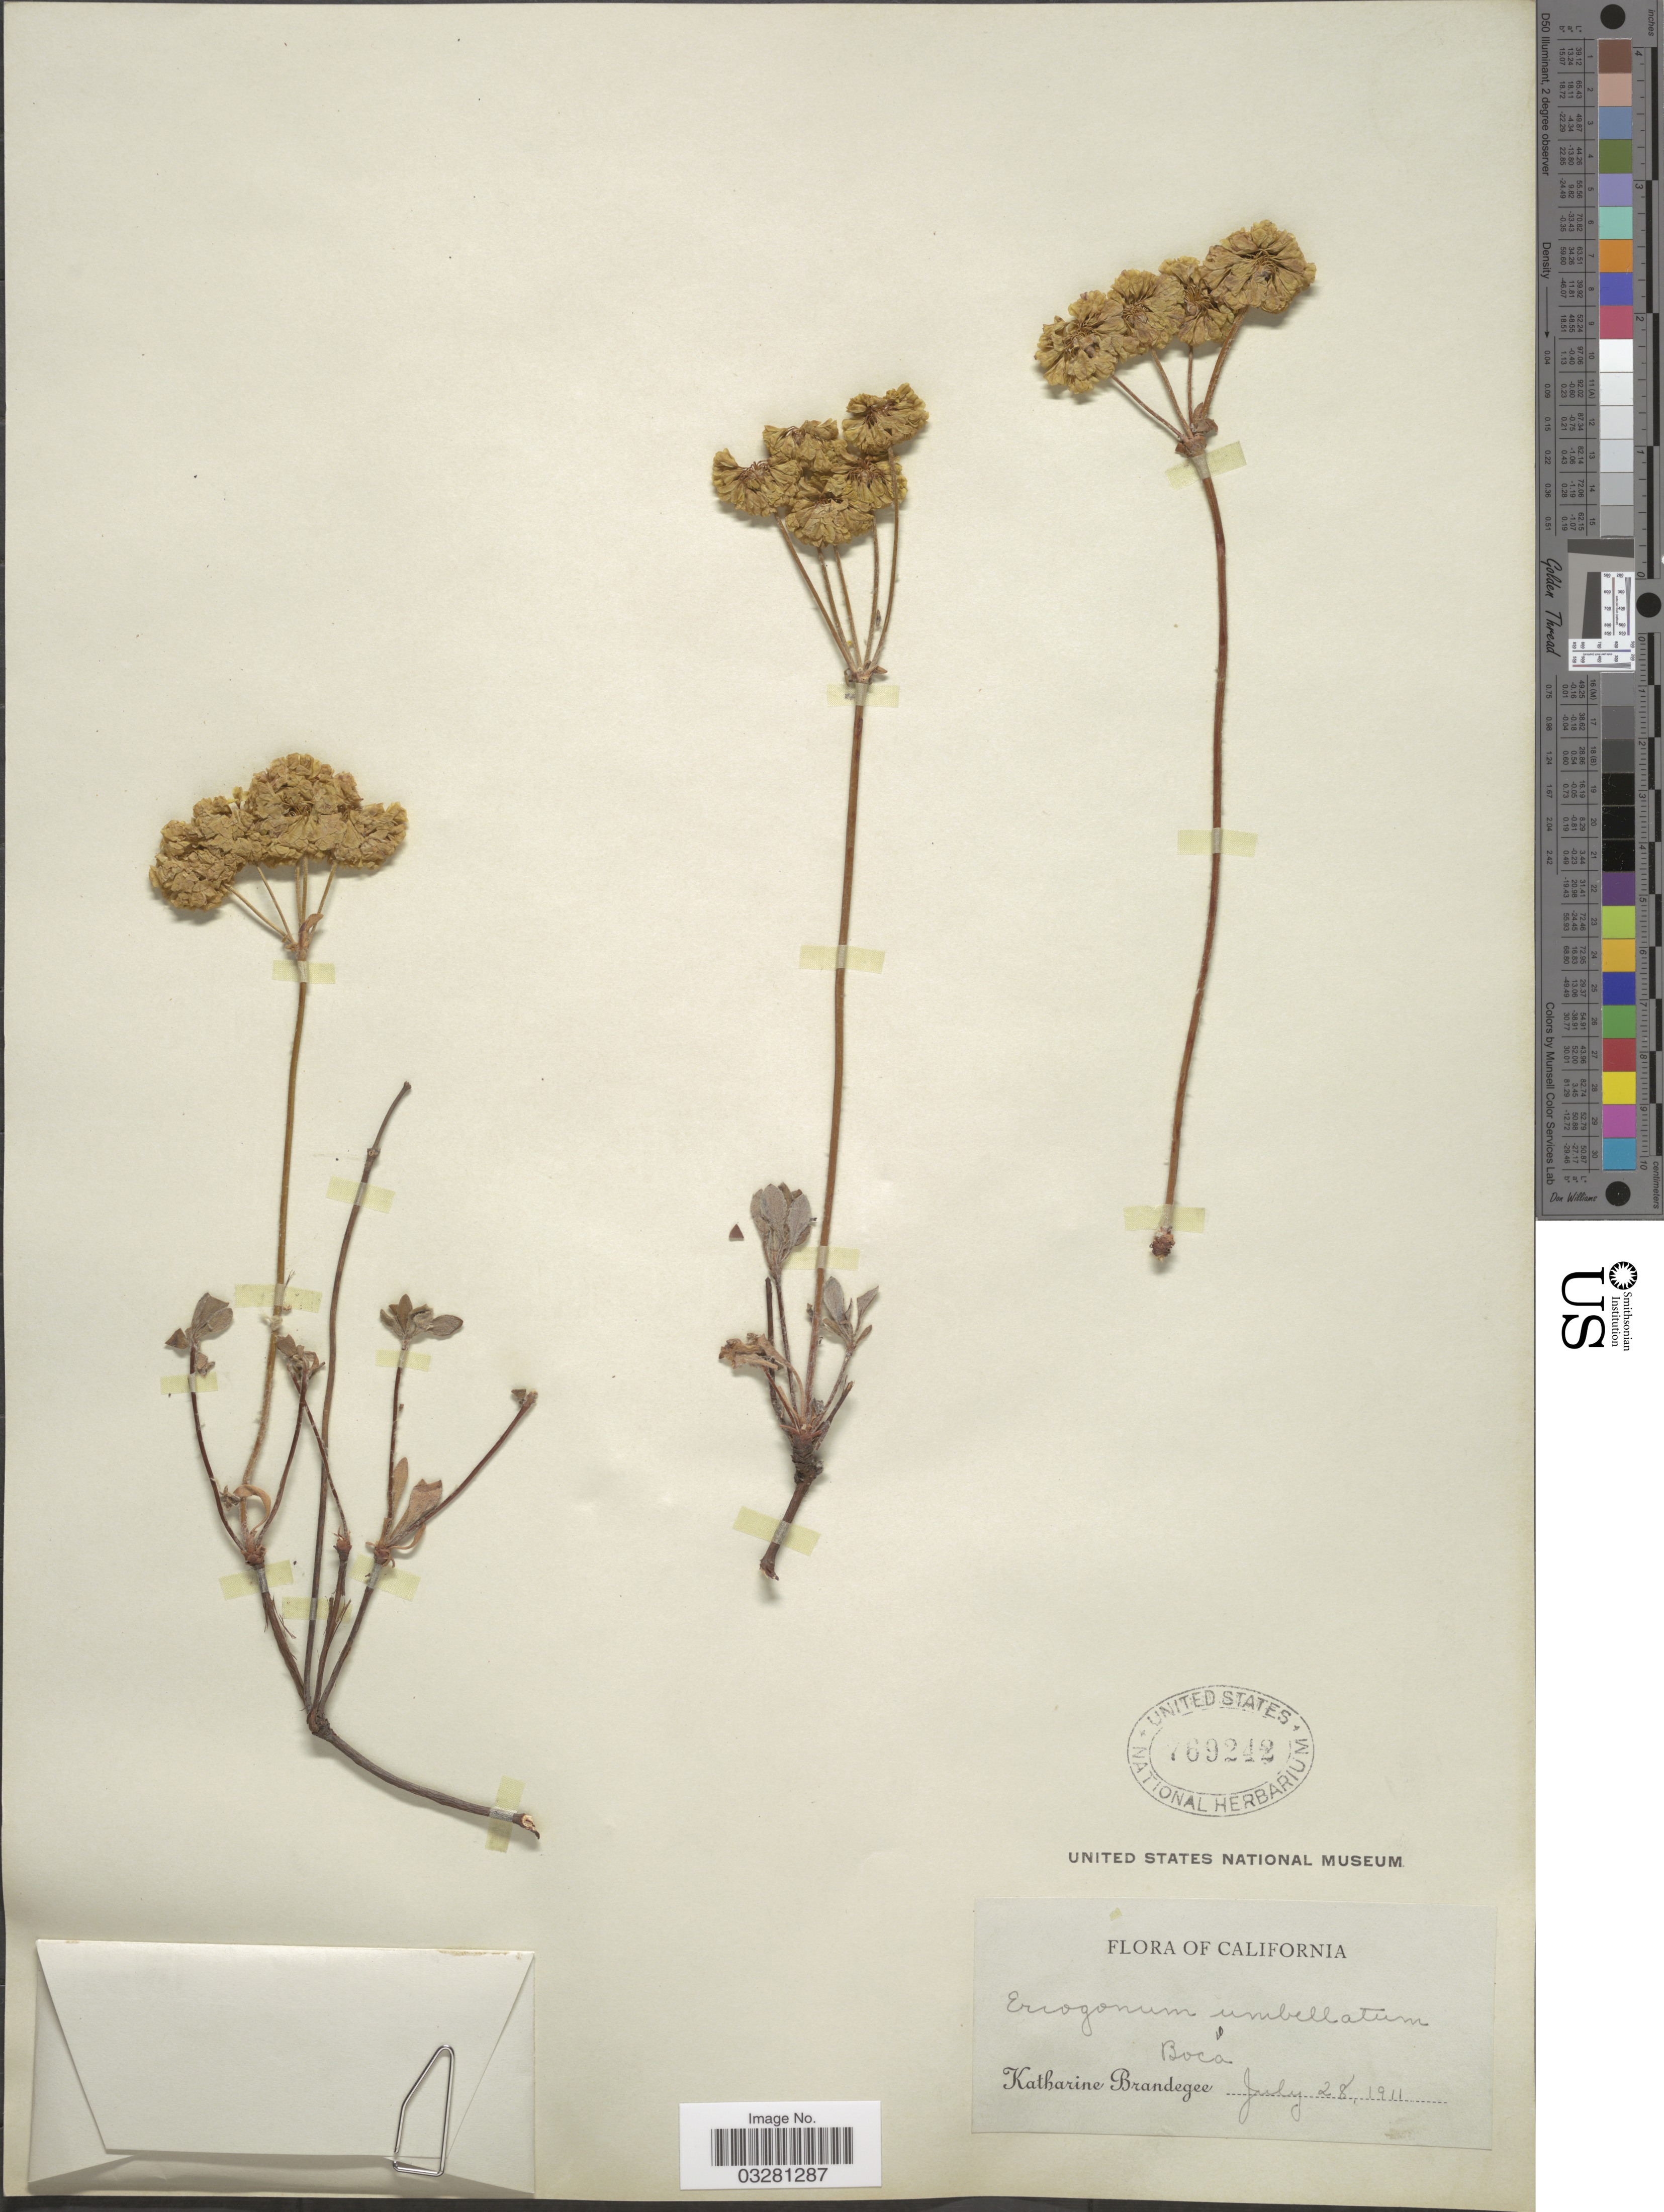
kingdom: Plantae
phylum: Tracheophyta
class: Magnoliopsida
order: Caryophyllales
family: Polygonaceae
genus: Eriogonum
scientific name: Eriogonum umbellatum var. umbellatum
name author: Torr.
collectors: M. K. Brandegee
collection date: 1911-07-28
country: United States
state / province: California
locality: Boca.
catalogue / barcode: US 769242